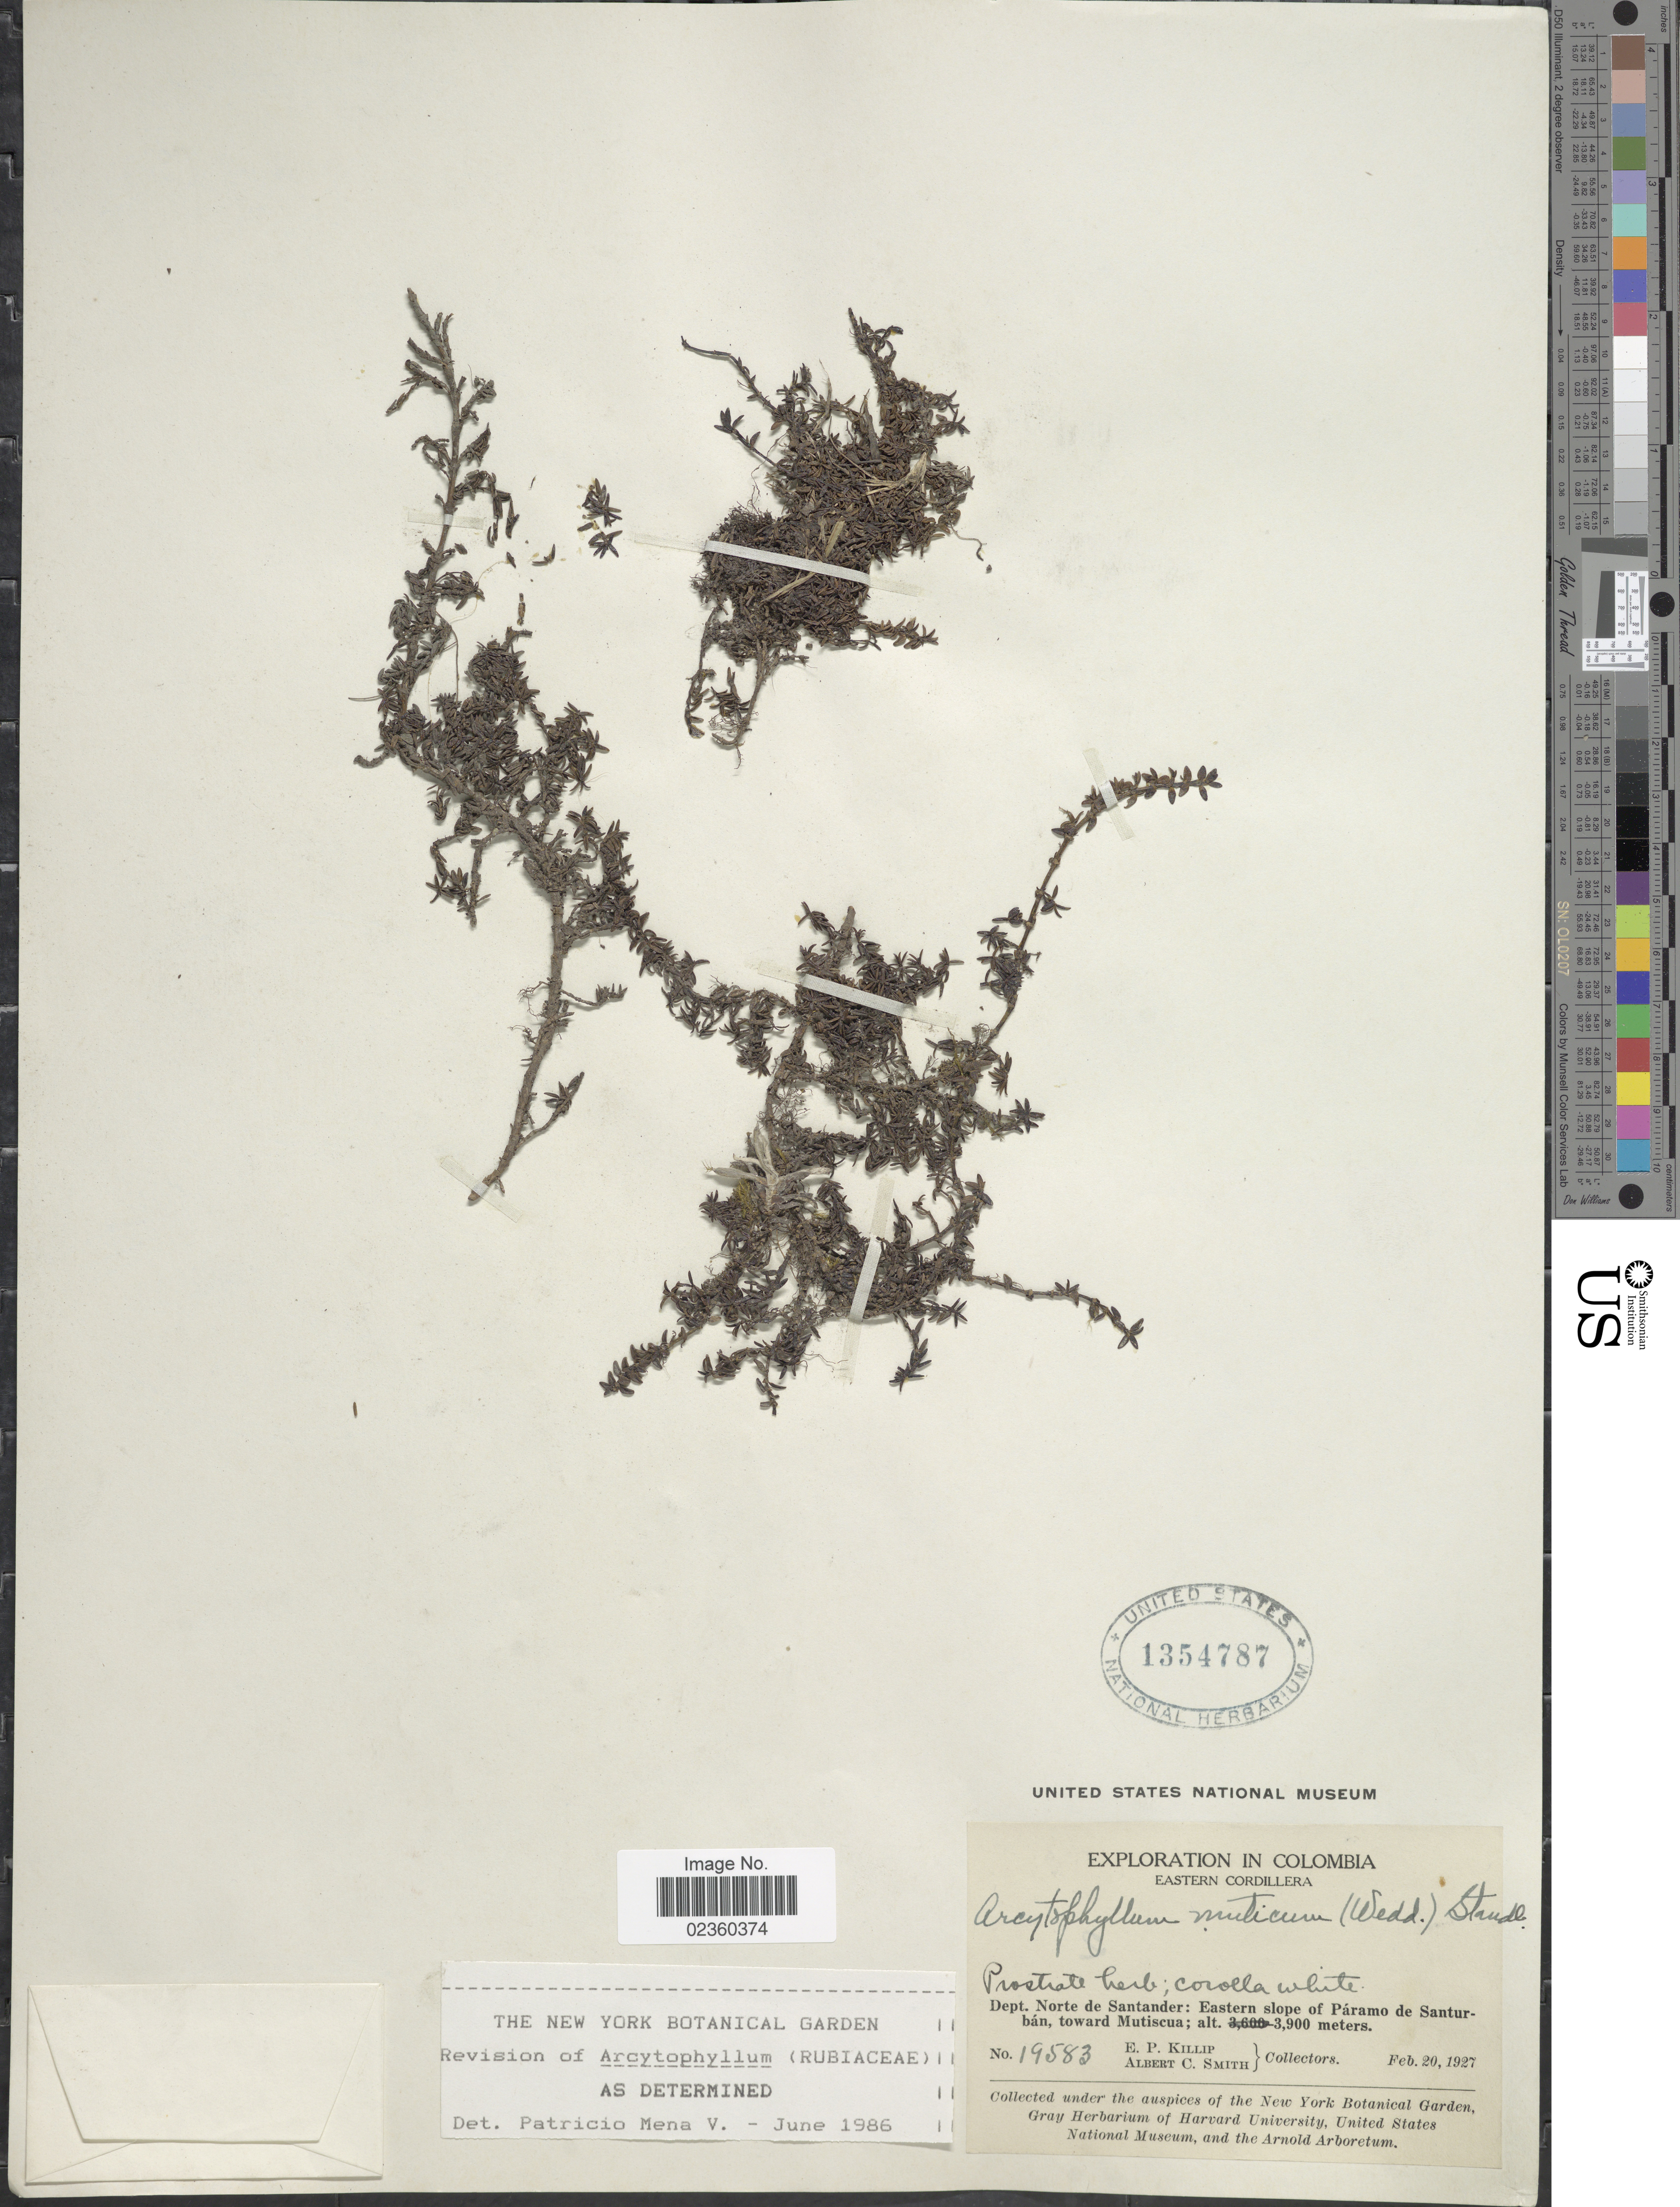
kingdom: Plantae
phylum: Tracheophyta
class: Magnoliopsida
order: Gentianales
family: Rubiaceae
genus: Arcytophyllum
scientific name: Arcytophyllum muticum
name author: (Wedd.) Standl.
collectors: E. P. Killip & A. C. Smith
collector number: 19583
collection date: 1927-02-20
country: Colombia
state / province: Norte de Santander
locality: Eastern Cordillera, Dept. Norte de Santander: Eastern slope of Páramo de Santurbán, toward Mutiscua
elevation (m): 3900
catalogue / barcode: US 1354787